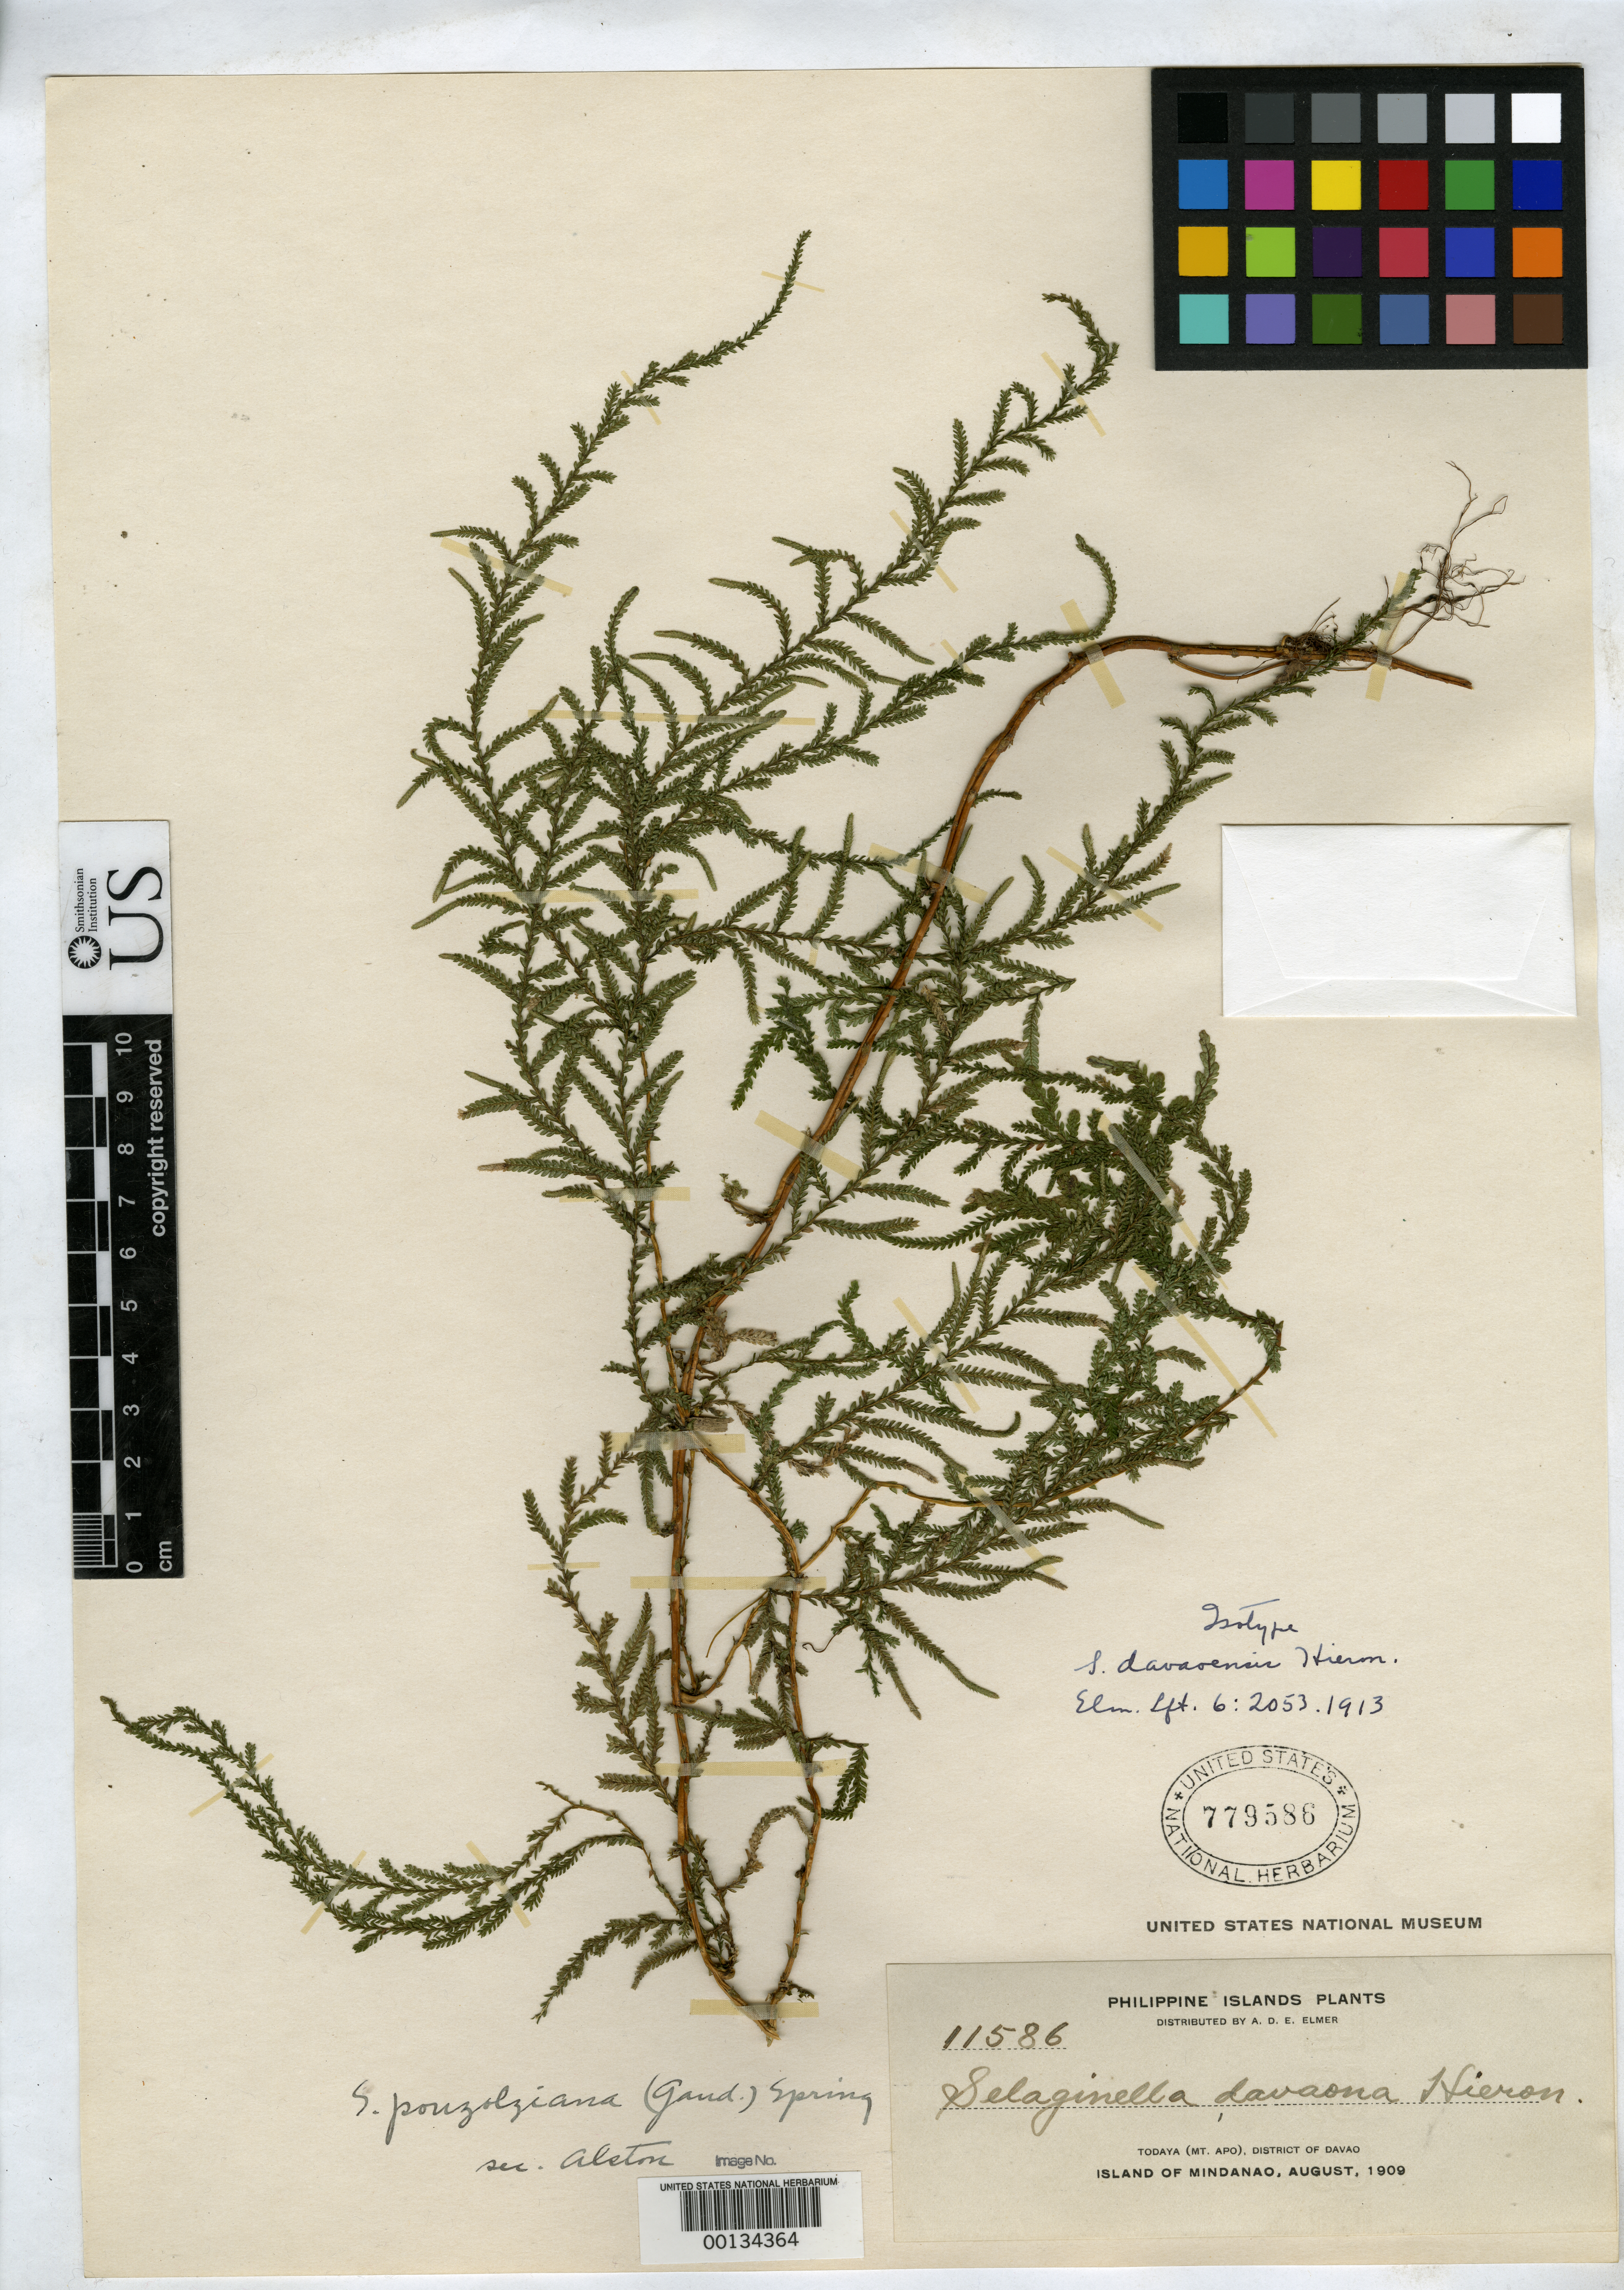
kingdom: Plantae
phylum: Tracheophyta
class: Lycopodiopsida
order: Selaginellales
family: Selaginellaceae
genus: Selaginella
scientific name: Selaginella davaoensis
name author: Hieron. in Elmer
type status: Isotype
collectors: A. D. E. Elmer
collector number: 11586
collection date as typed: Aug 1909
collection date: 1909-08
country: Philippines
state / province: Davao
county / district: Davao del Sur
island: Mindanao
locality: Todaya (Mt. Apo), District of Davao, Island of Mindanao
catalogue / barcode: US 779586